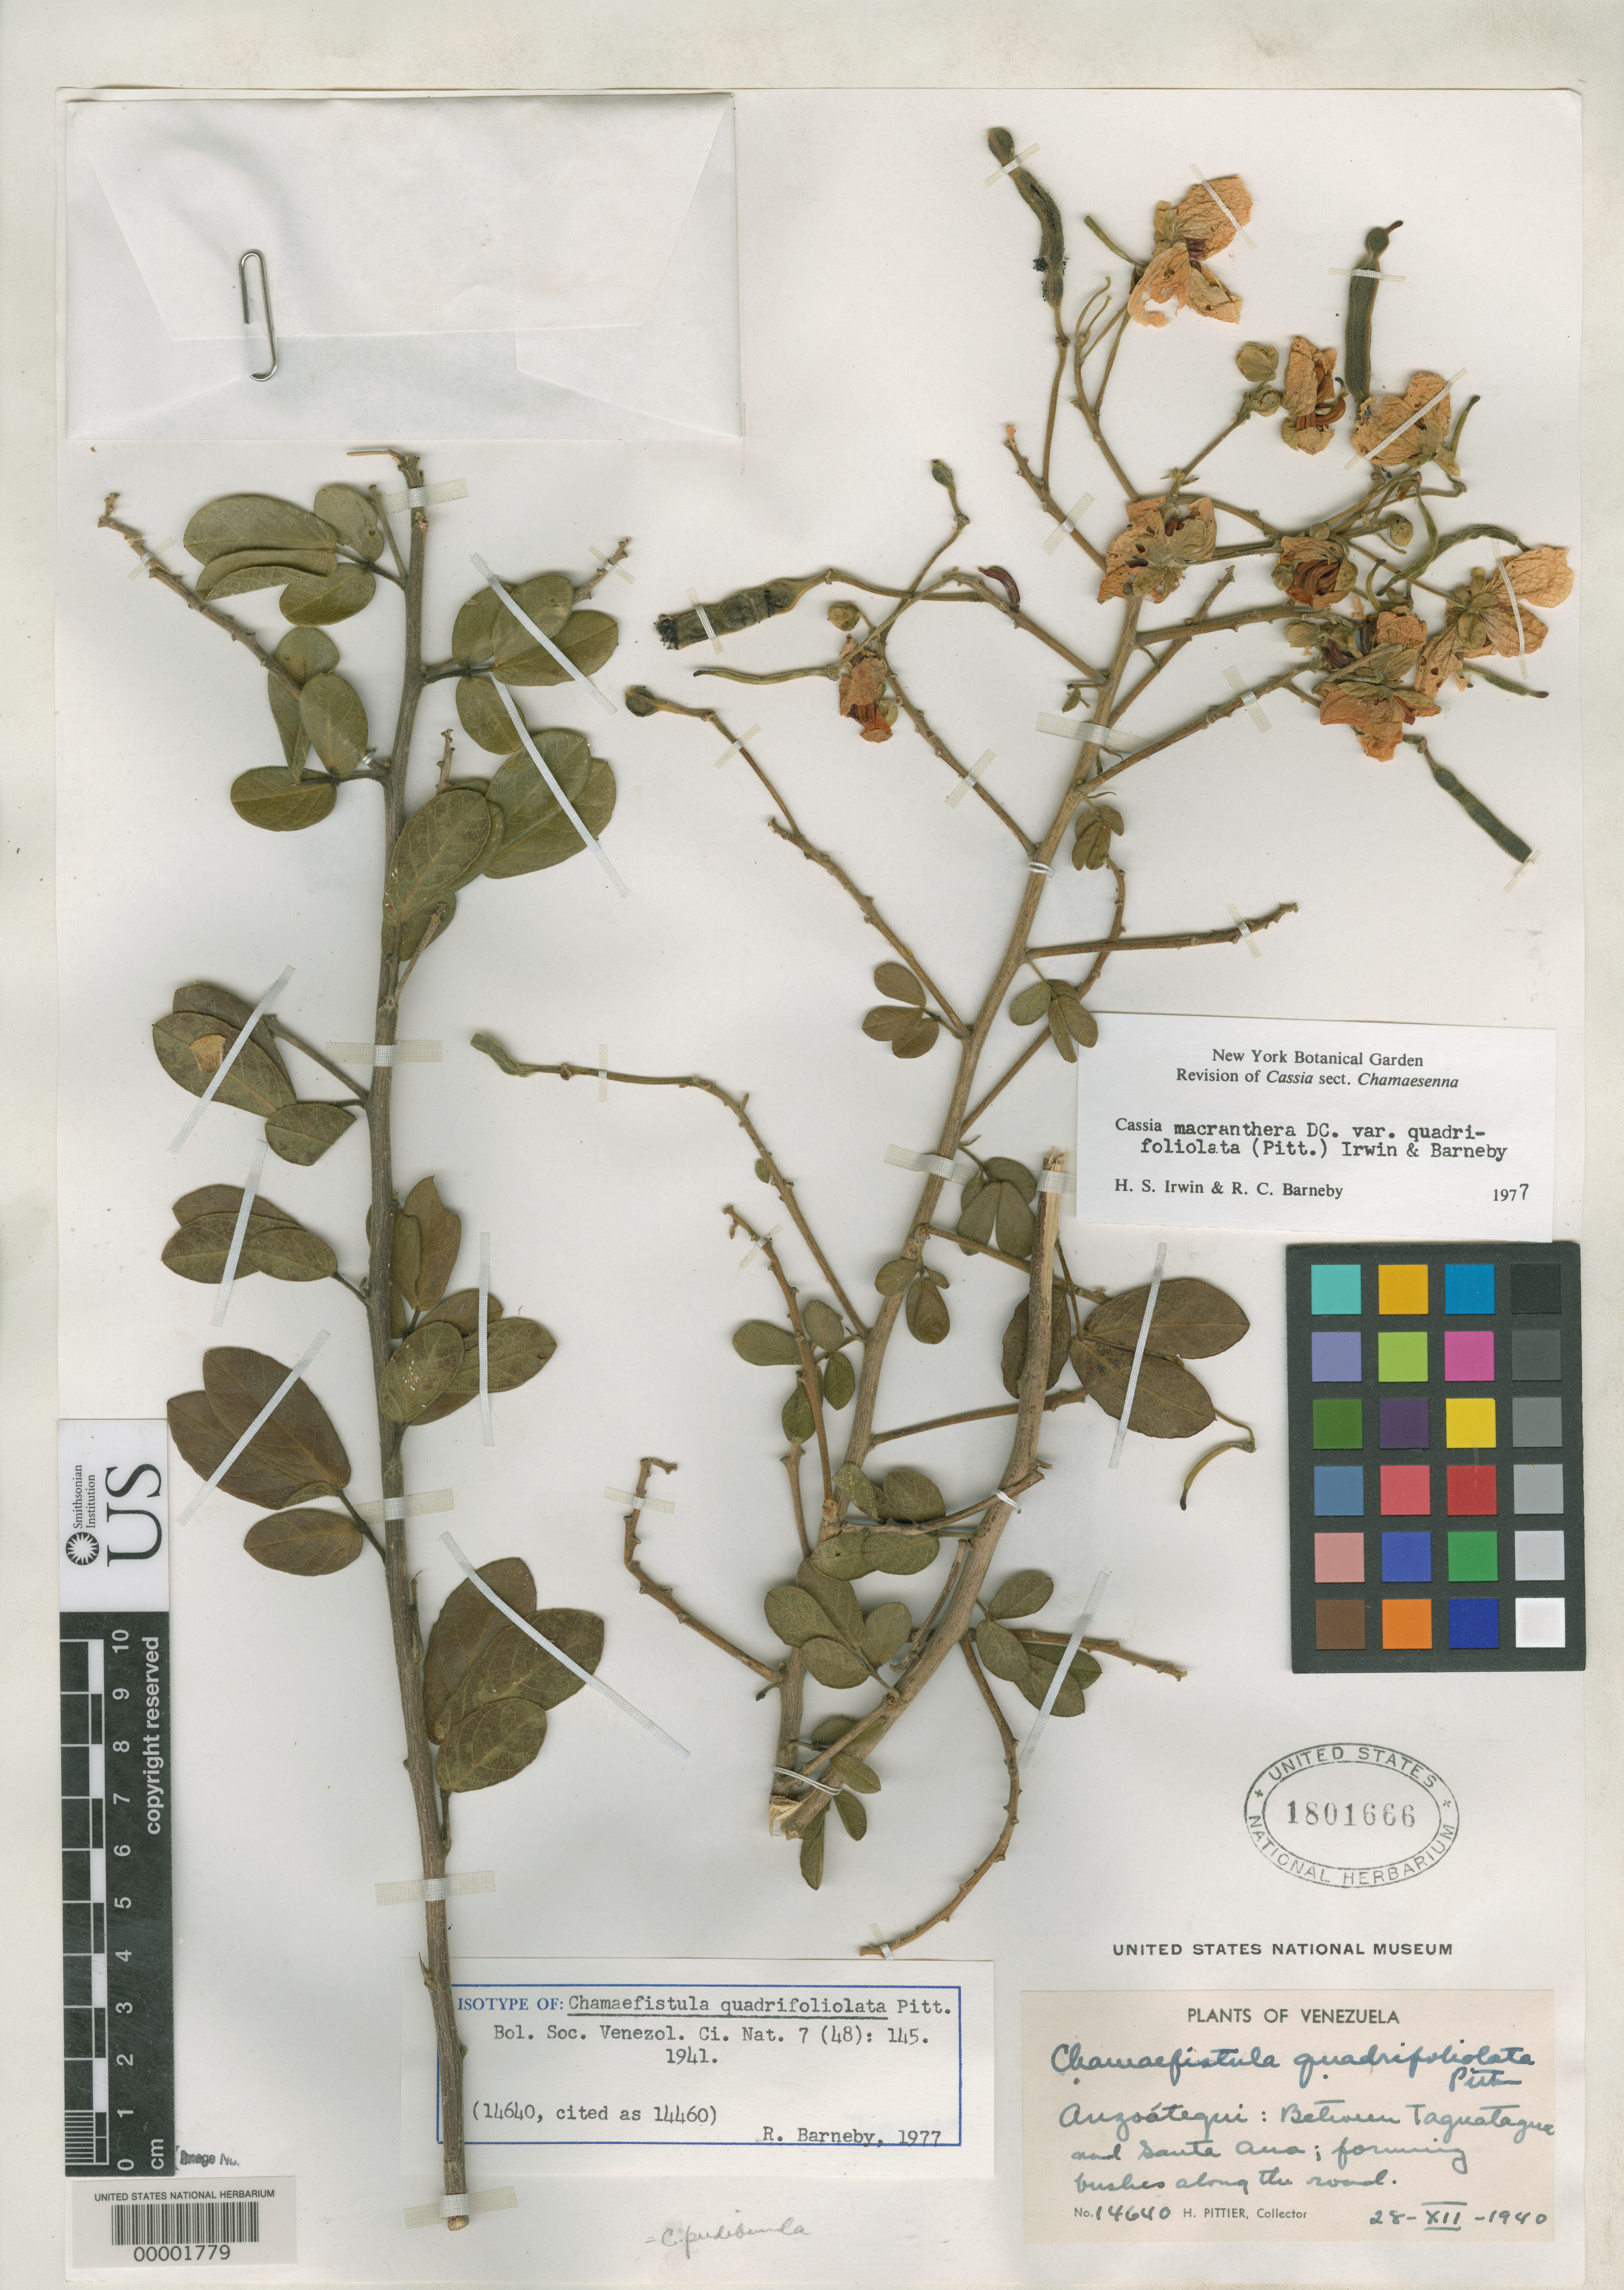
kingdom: Plantae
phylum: Tracheophyta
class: Magnoliopsida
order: Fabales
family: Fabaceae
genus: Chamaefistula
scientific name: Chamaefistula quadrifoliolata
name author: Pittier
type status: Isotype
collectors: H. F. Pittier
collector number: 14640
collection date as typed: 28 Dec 1940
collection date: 1940-12-28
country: Venezuela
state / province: Anzoategui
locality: Between Taquatague and Santa Ana.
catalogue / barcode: US 1801666